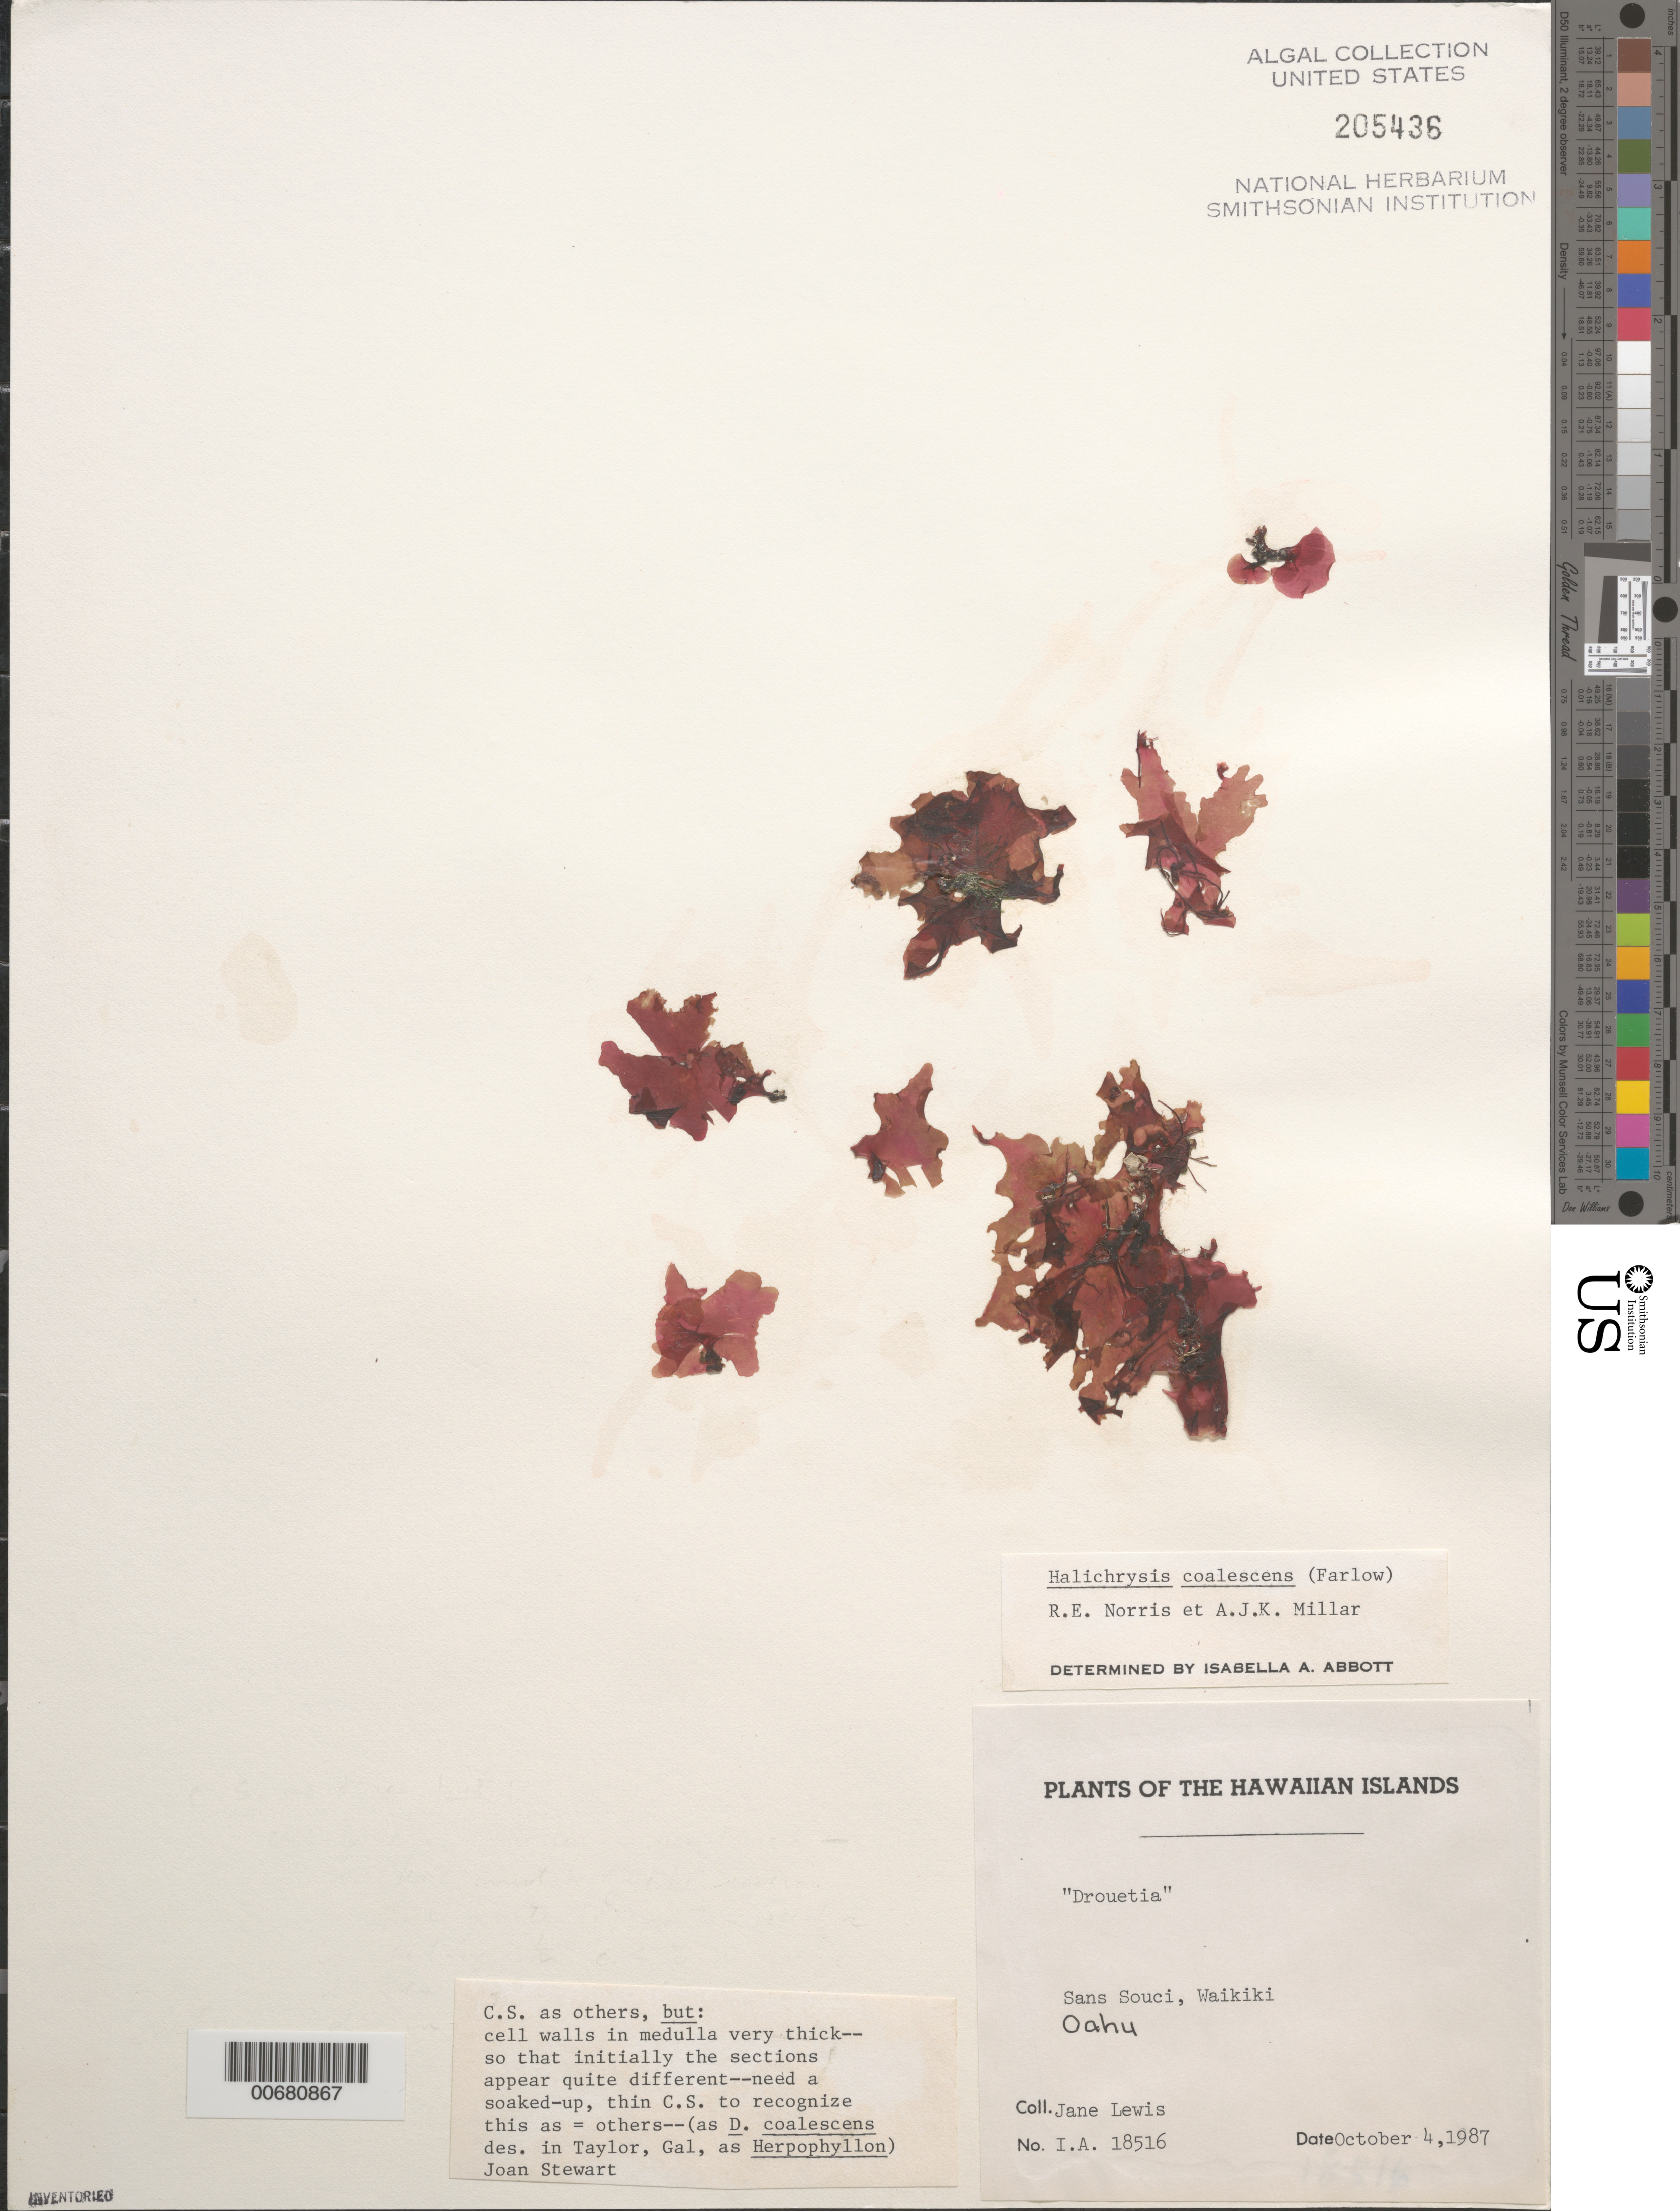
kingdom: Plantae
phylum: Rhodophyta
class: Florideophyceae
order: Rhodymeniales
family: Rhodymeniaceae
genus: Drouetia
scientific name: Drouetia coalescens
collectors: J. Lewis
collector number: IAA 18516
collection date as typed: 04 Oct 1987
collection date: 1987-10-04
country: United States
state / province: Hawaii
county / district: Honolulu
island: Oahu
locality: Waikiki, Sans Souci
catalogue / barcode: US 205436